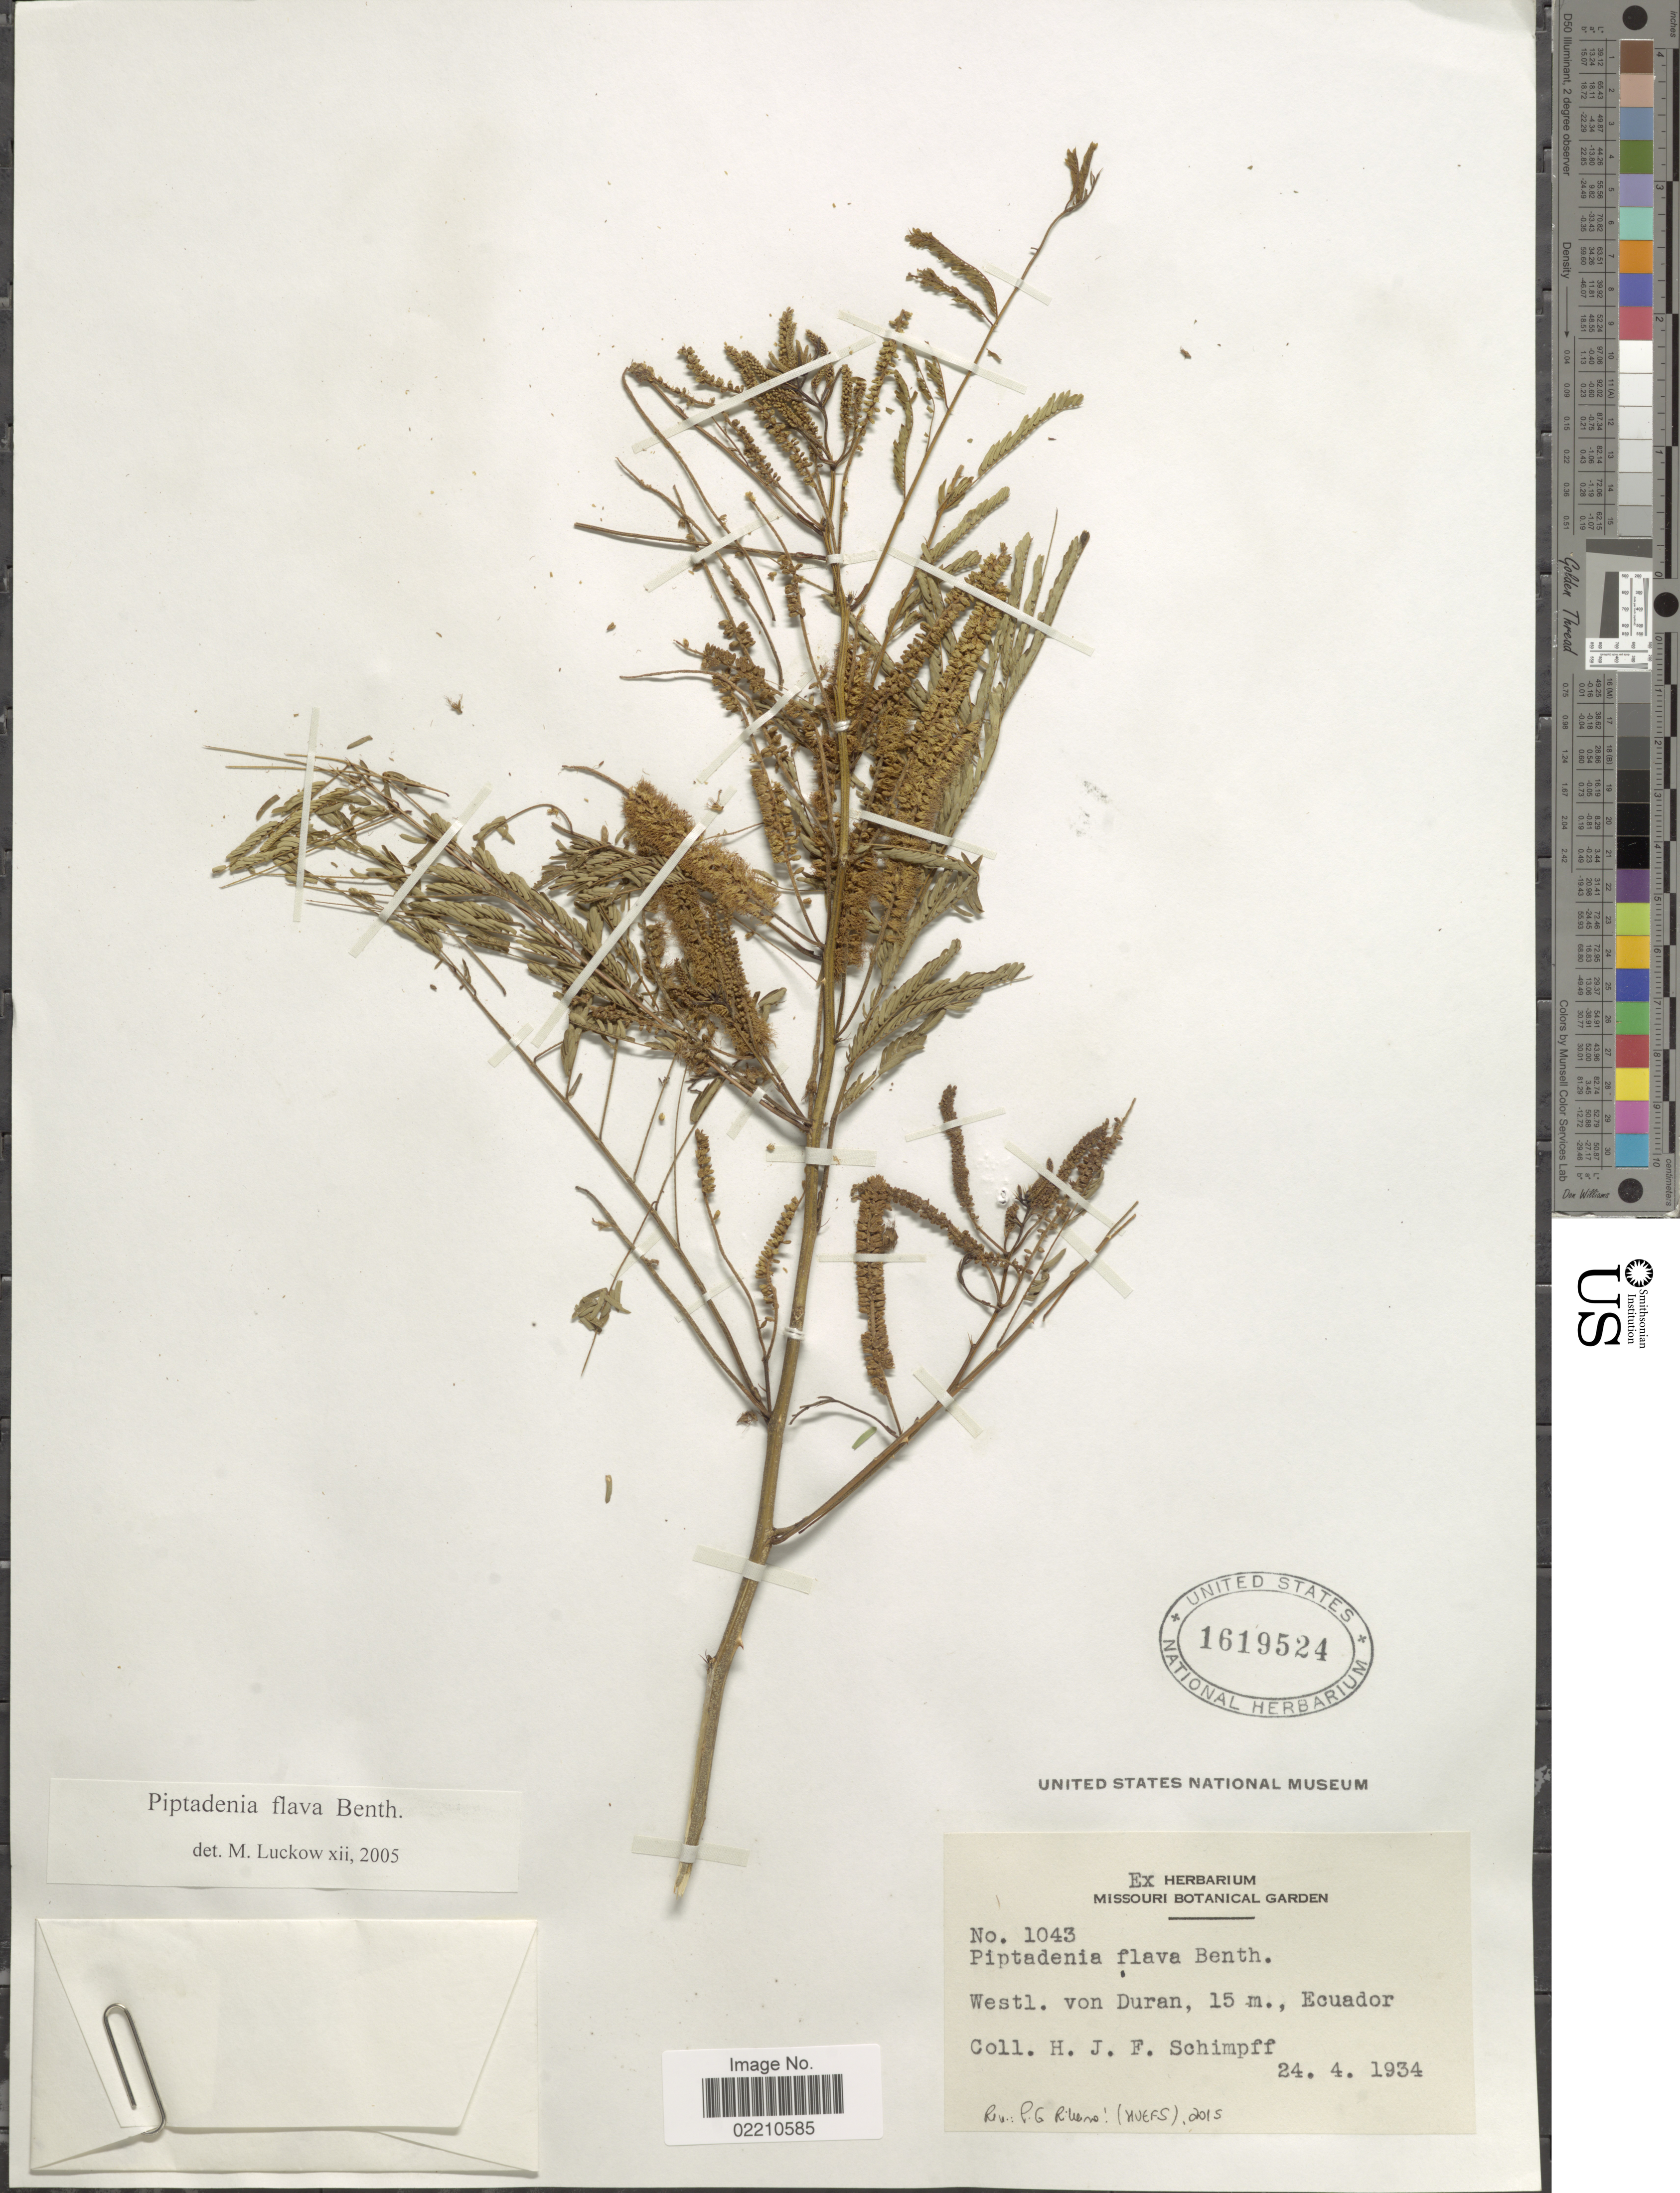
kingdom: Plantae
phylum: Tracheophyta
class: Magnoliopsida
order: Fabales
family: Fabaceae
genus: Piptadenia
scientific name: Piptadenia flava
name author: (DC.) Benth.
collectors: H. Schimpff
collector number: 1043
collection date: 1934-04-24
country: Ecuador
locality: Westl. von Duran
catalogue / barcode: US 1619524